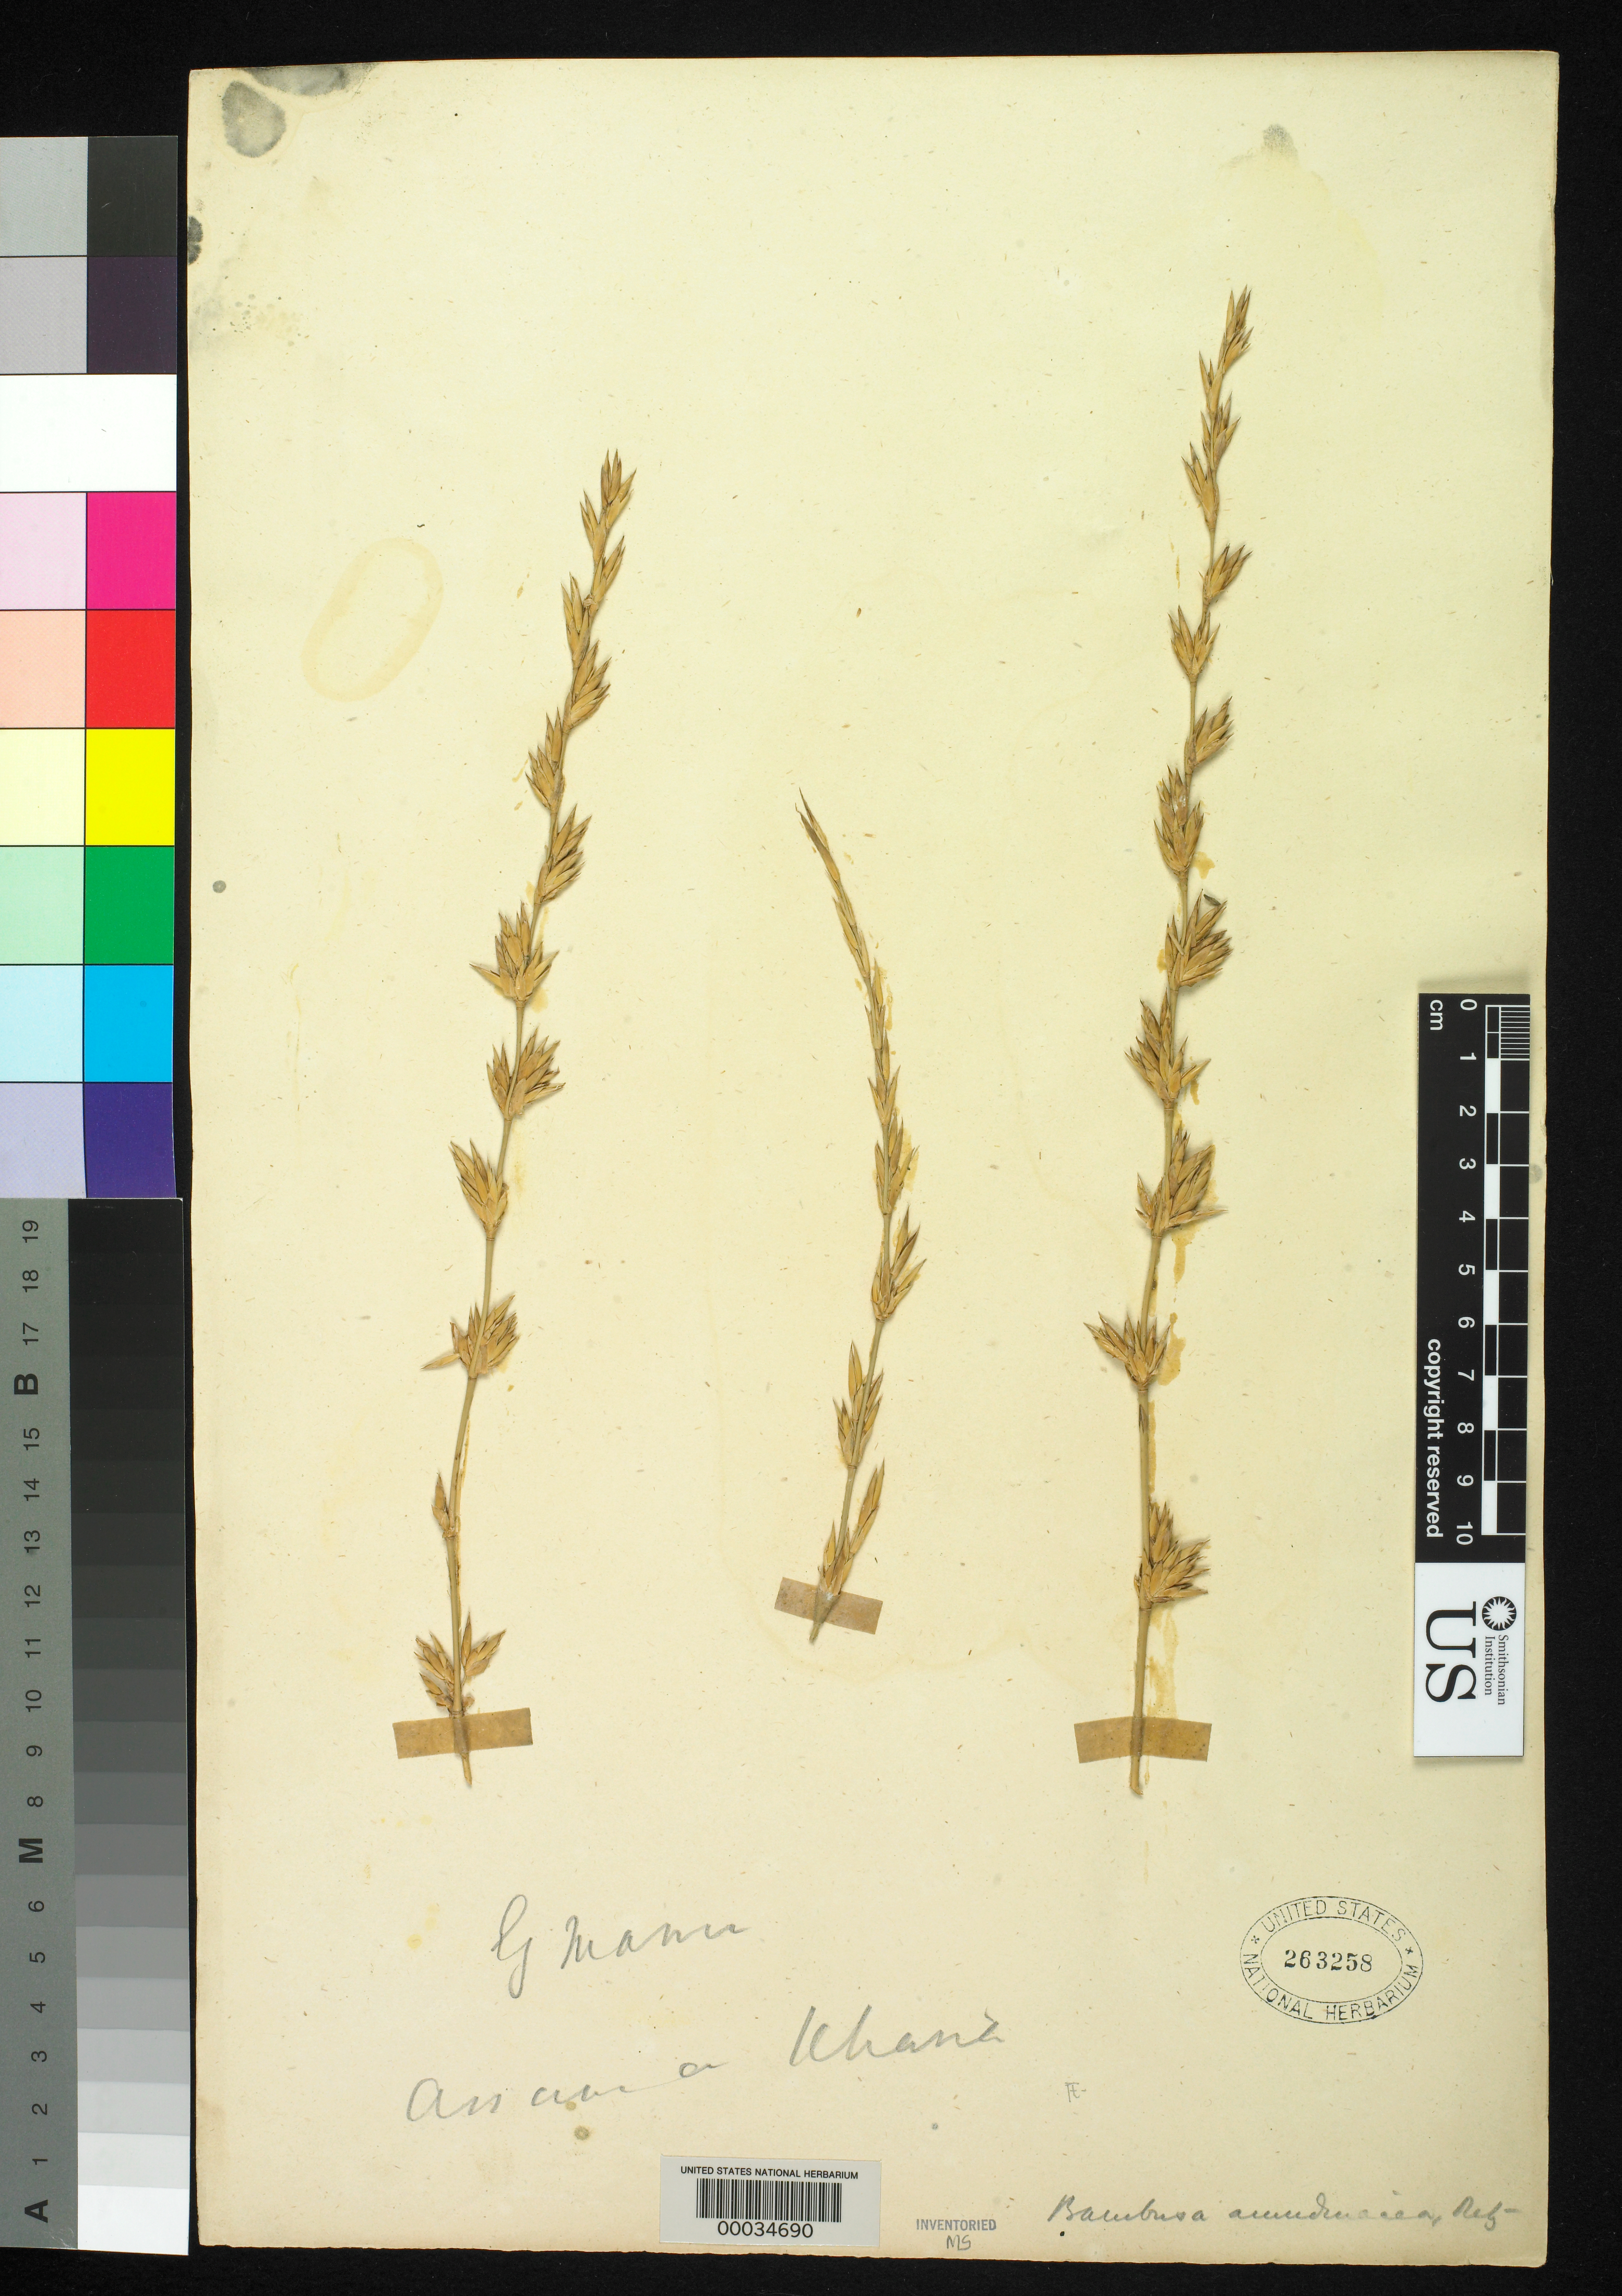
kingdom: Plantae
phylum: Tracheophyta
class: Liliopsida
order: Poales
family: Poaceae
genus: Bambusa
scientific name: Bambusa bambos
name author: (L.) Voss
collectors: G. Mann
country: India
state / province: Assam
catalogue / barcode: US 263258